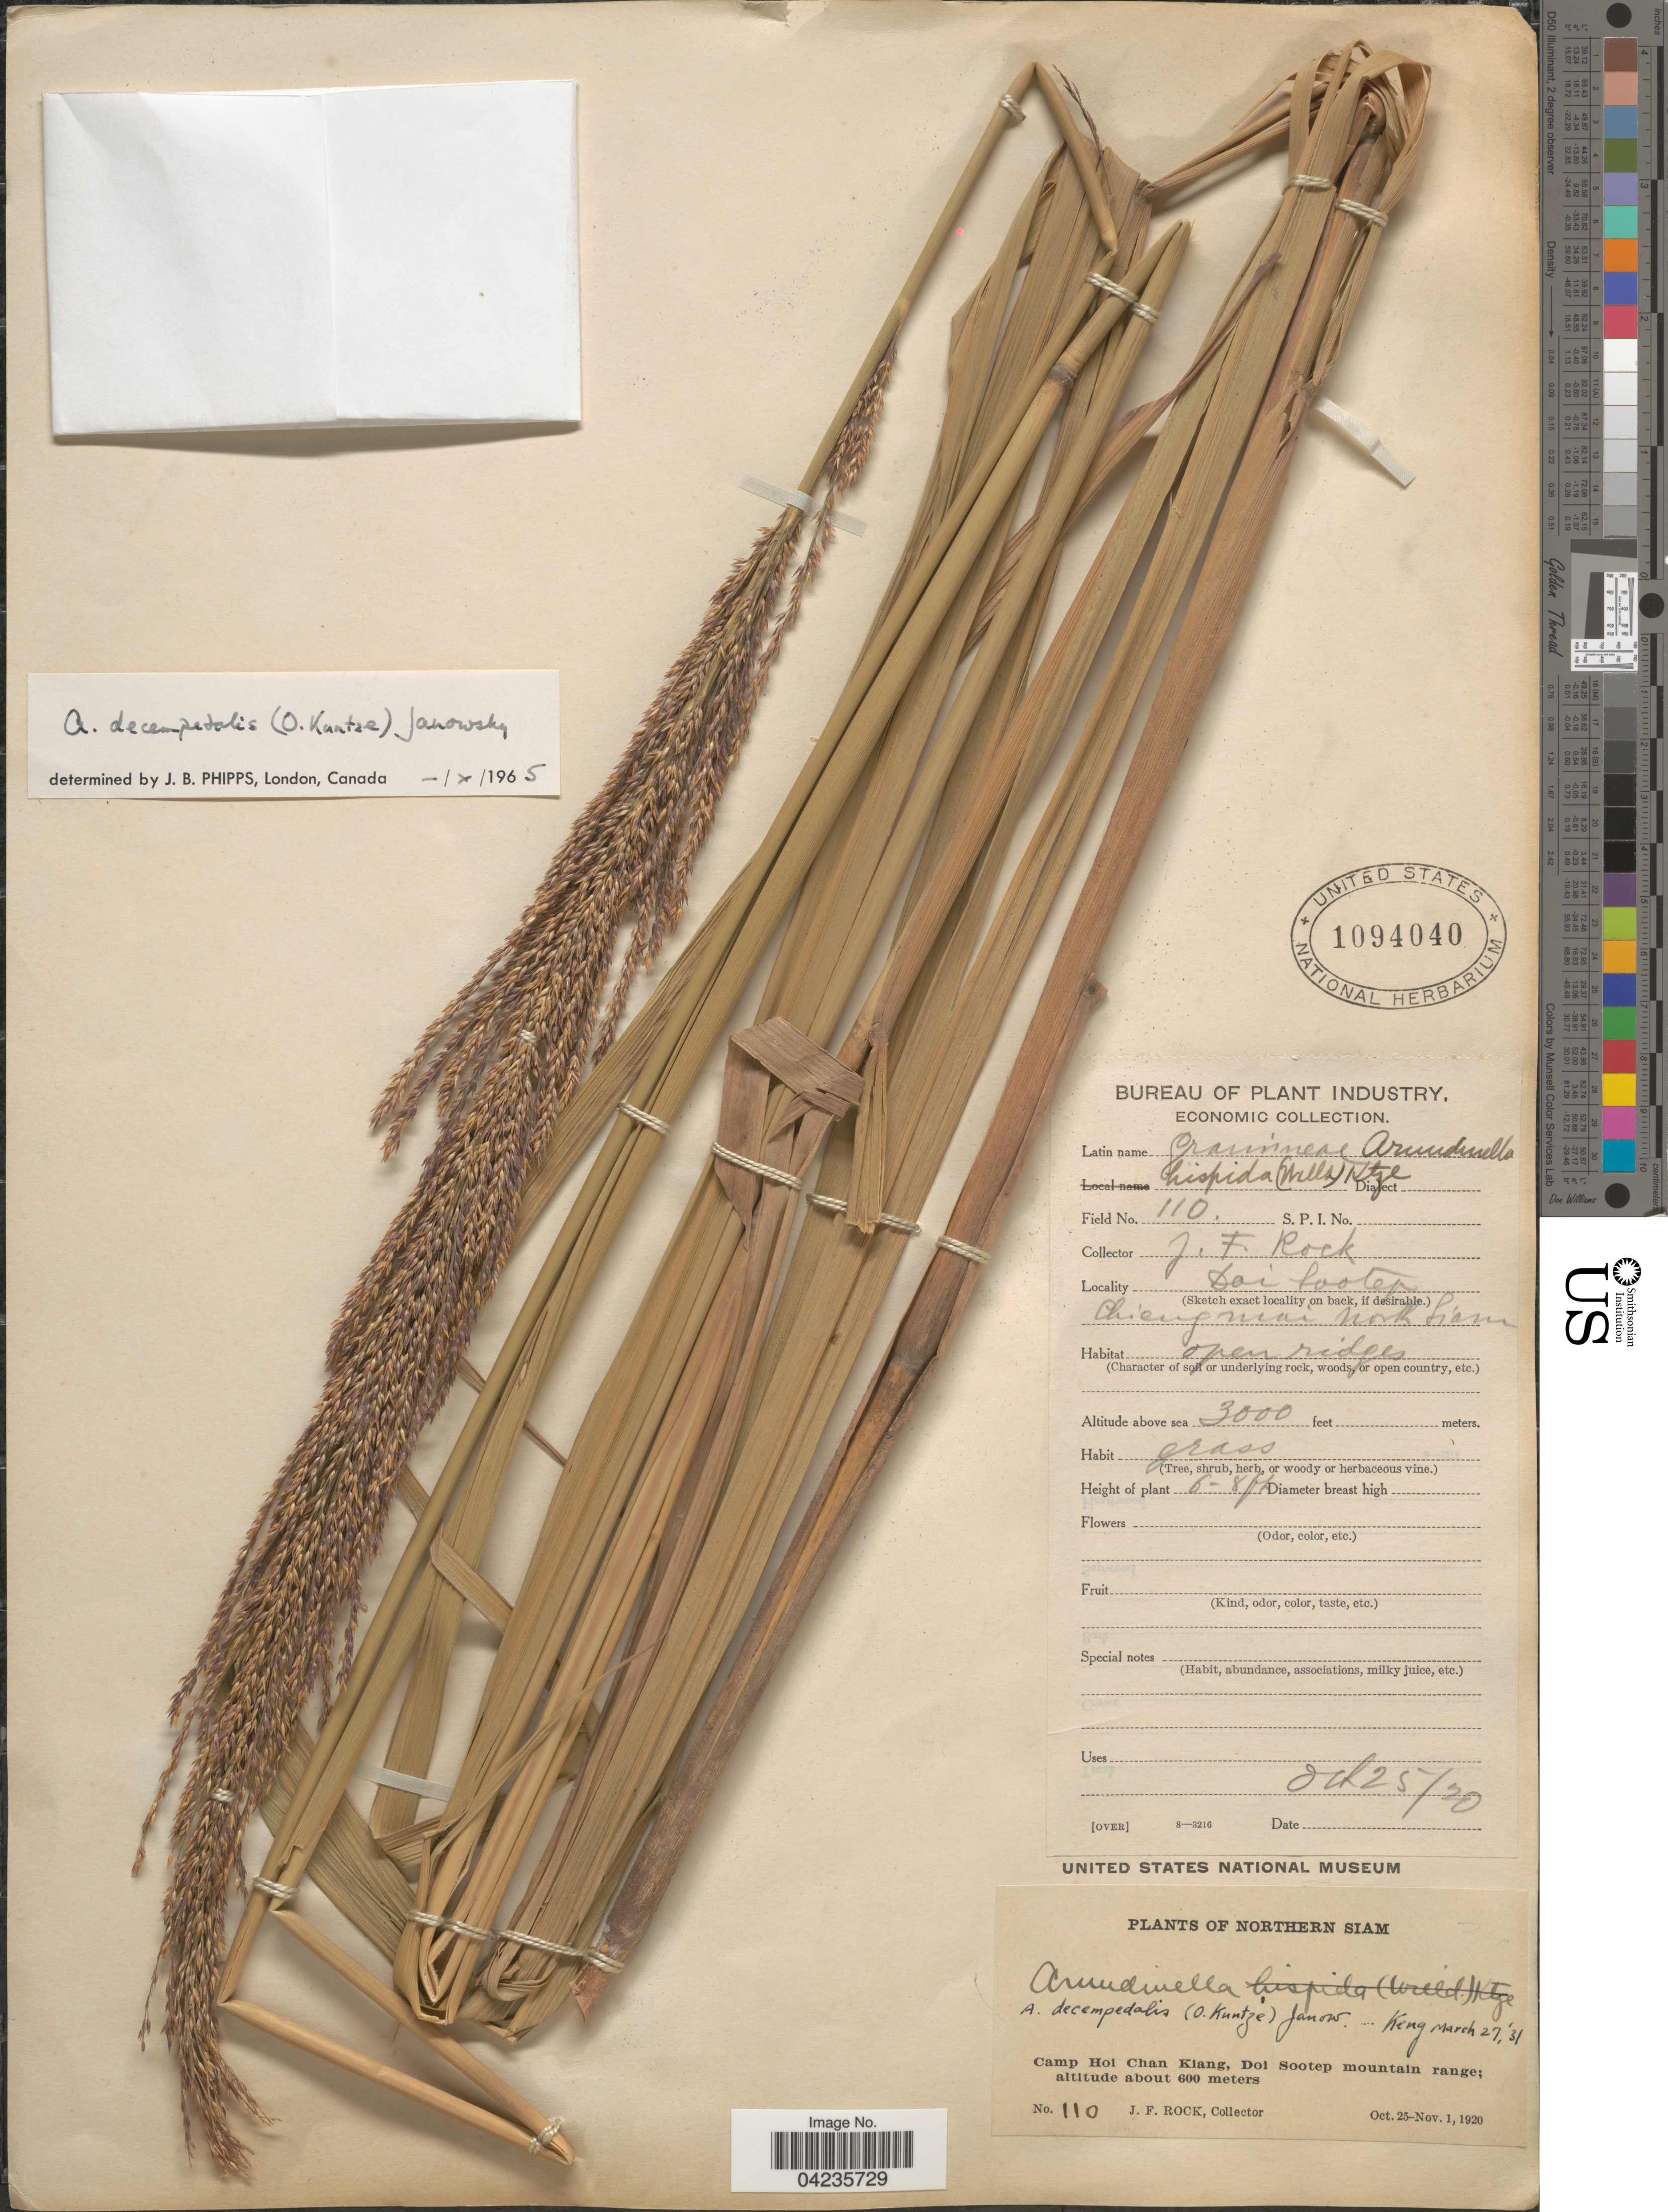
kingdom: Plantae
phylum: Tracheophyta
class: Liliopsida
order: Poales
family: Poaceae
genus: Arundinella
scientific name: Arundinella decempedalis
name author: (Kuntze) Janowski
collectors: J. Rock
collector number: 110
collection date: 1920-10-25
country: Thailand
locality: Chiangmai Northern Siam. Camp Hoi Chan Kiang, Doi Sootep mountain range.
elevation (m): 600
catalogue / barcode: US 1094040